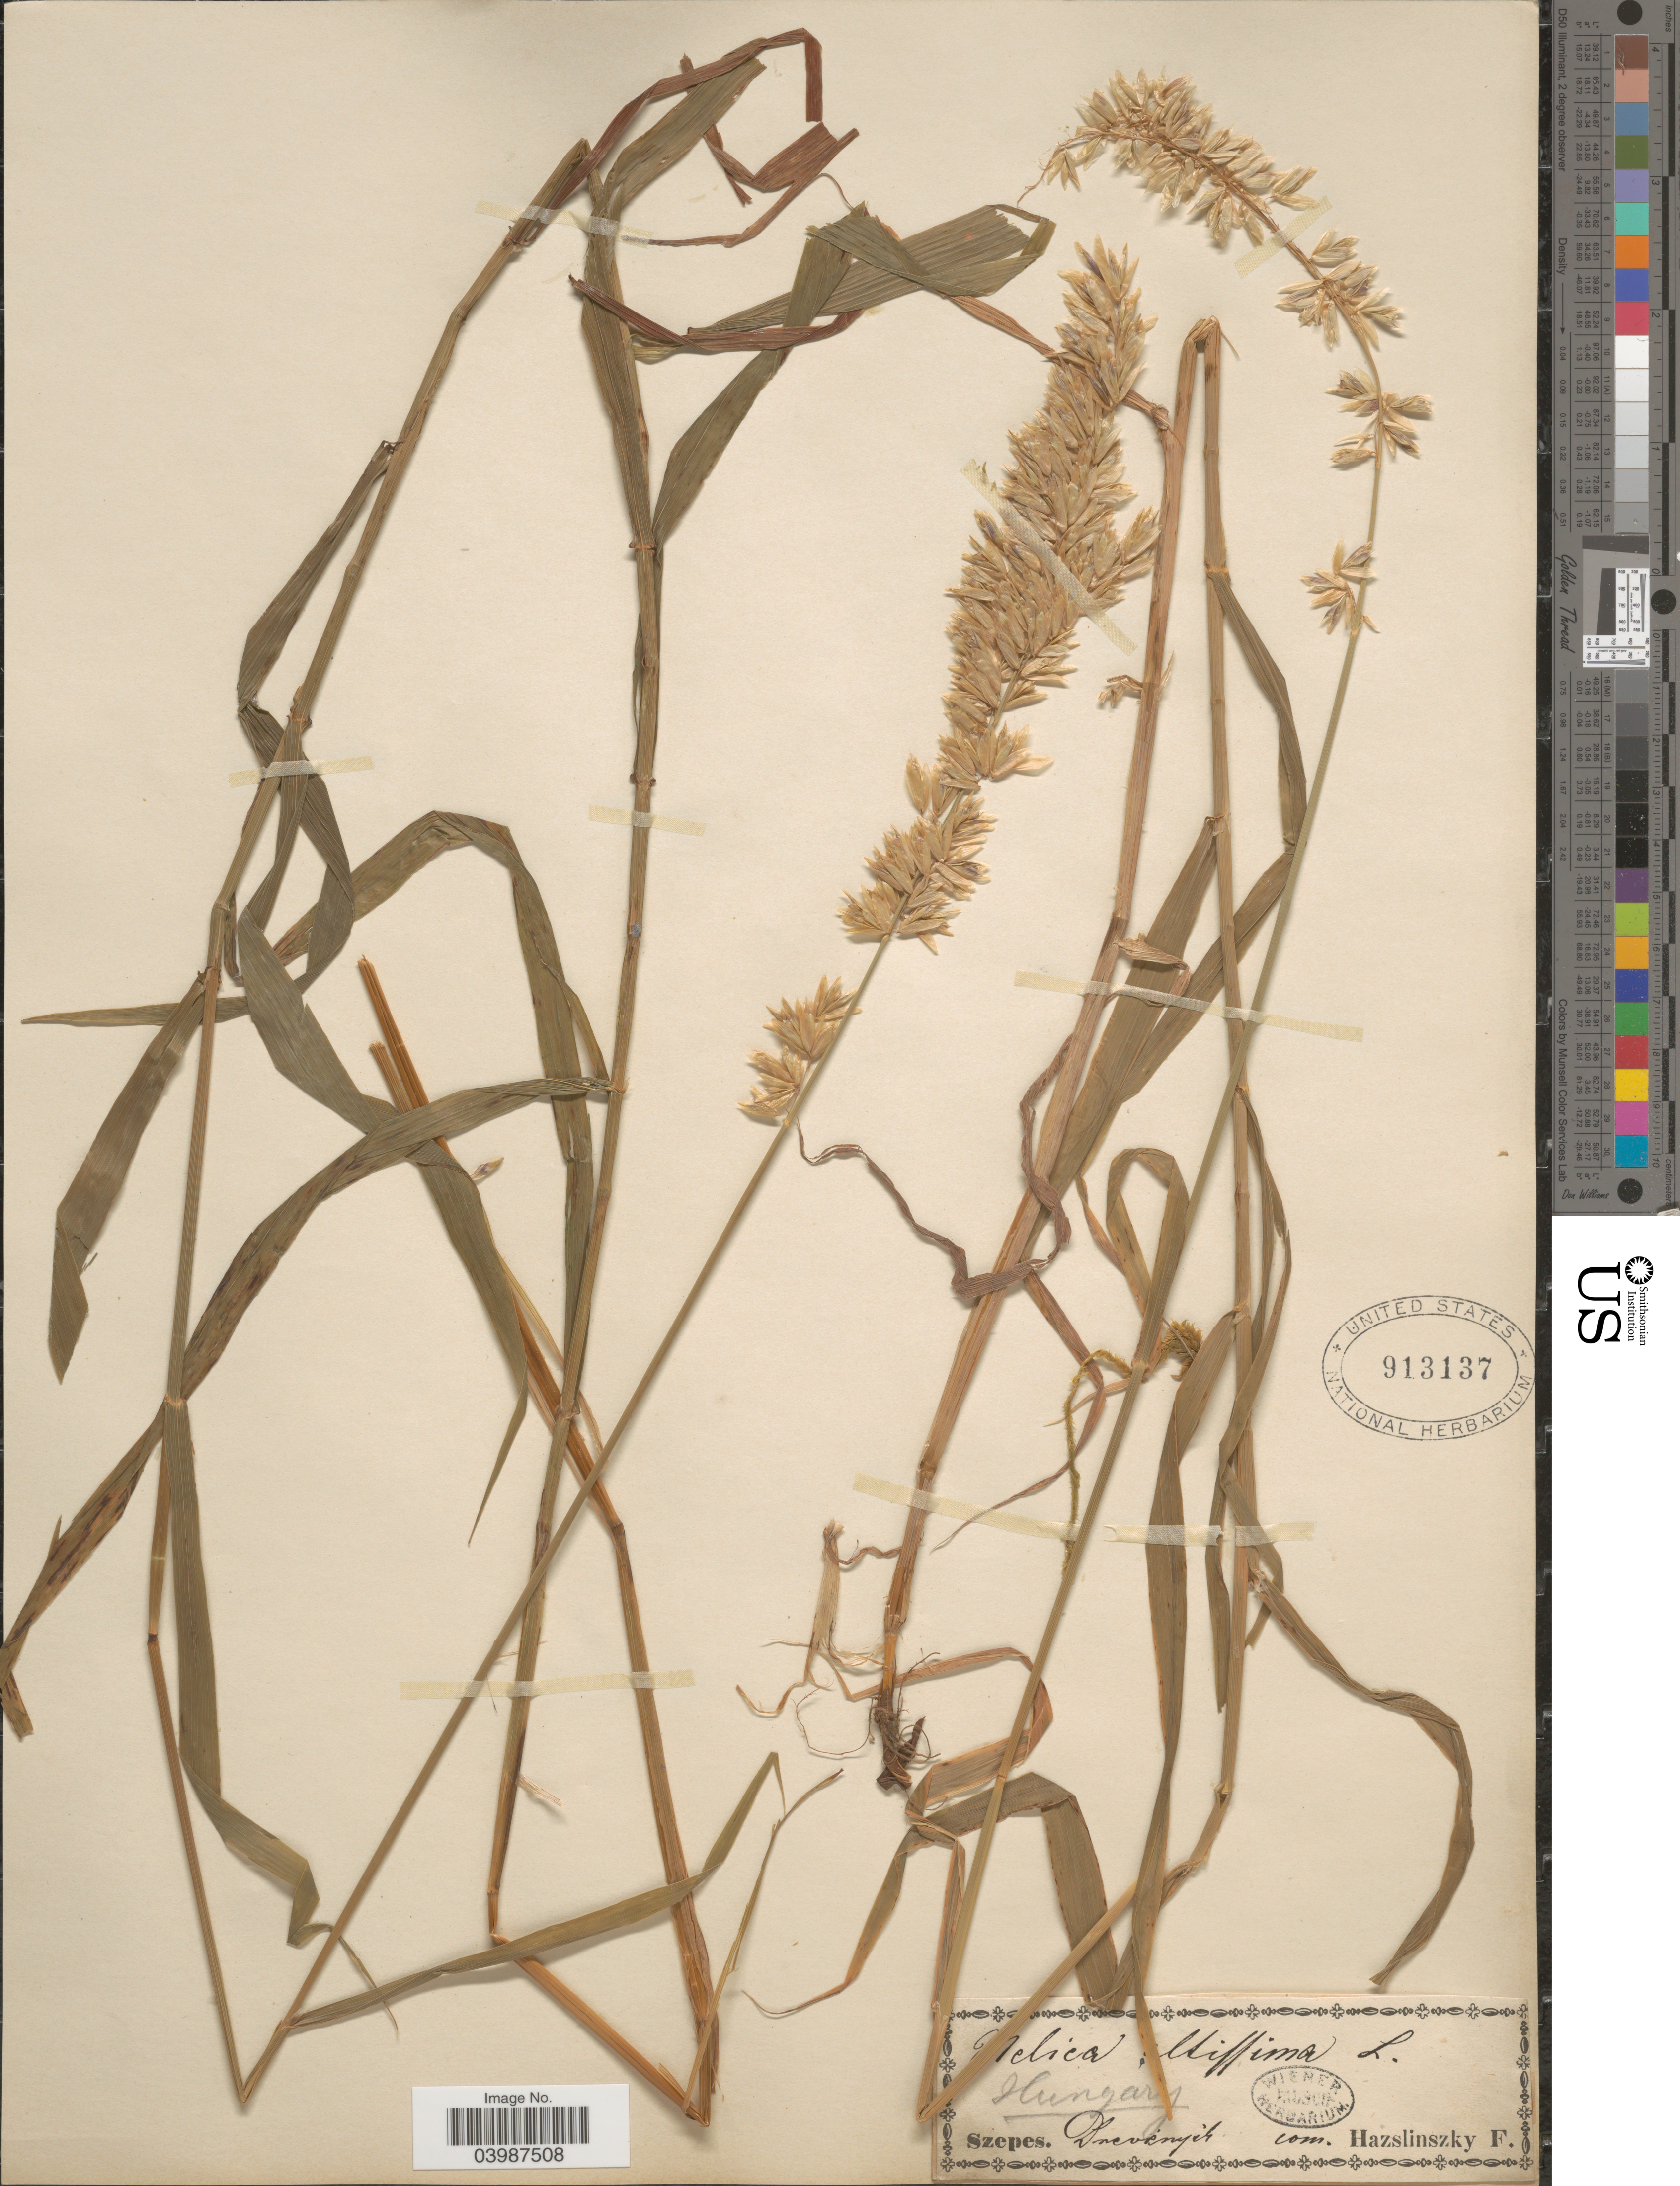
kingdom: Plantae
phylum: Tracheophyta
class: Liliopsida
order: Poales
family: Poaceae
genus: Melica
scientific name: Melica altissima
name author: L.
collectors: ex Herb. Wiener Tausch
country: Hungary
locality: Szepes. Drevených.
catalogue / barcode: US 913137